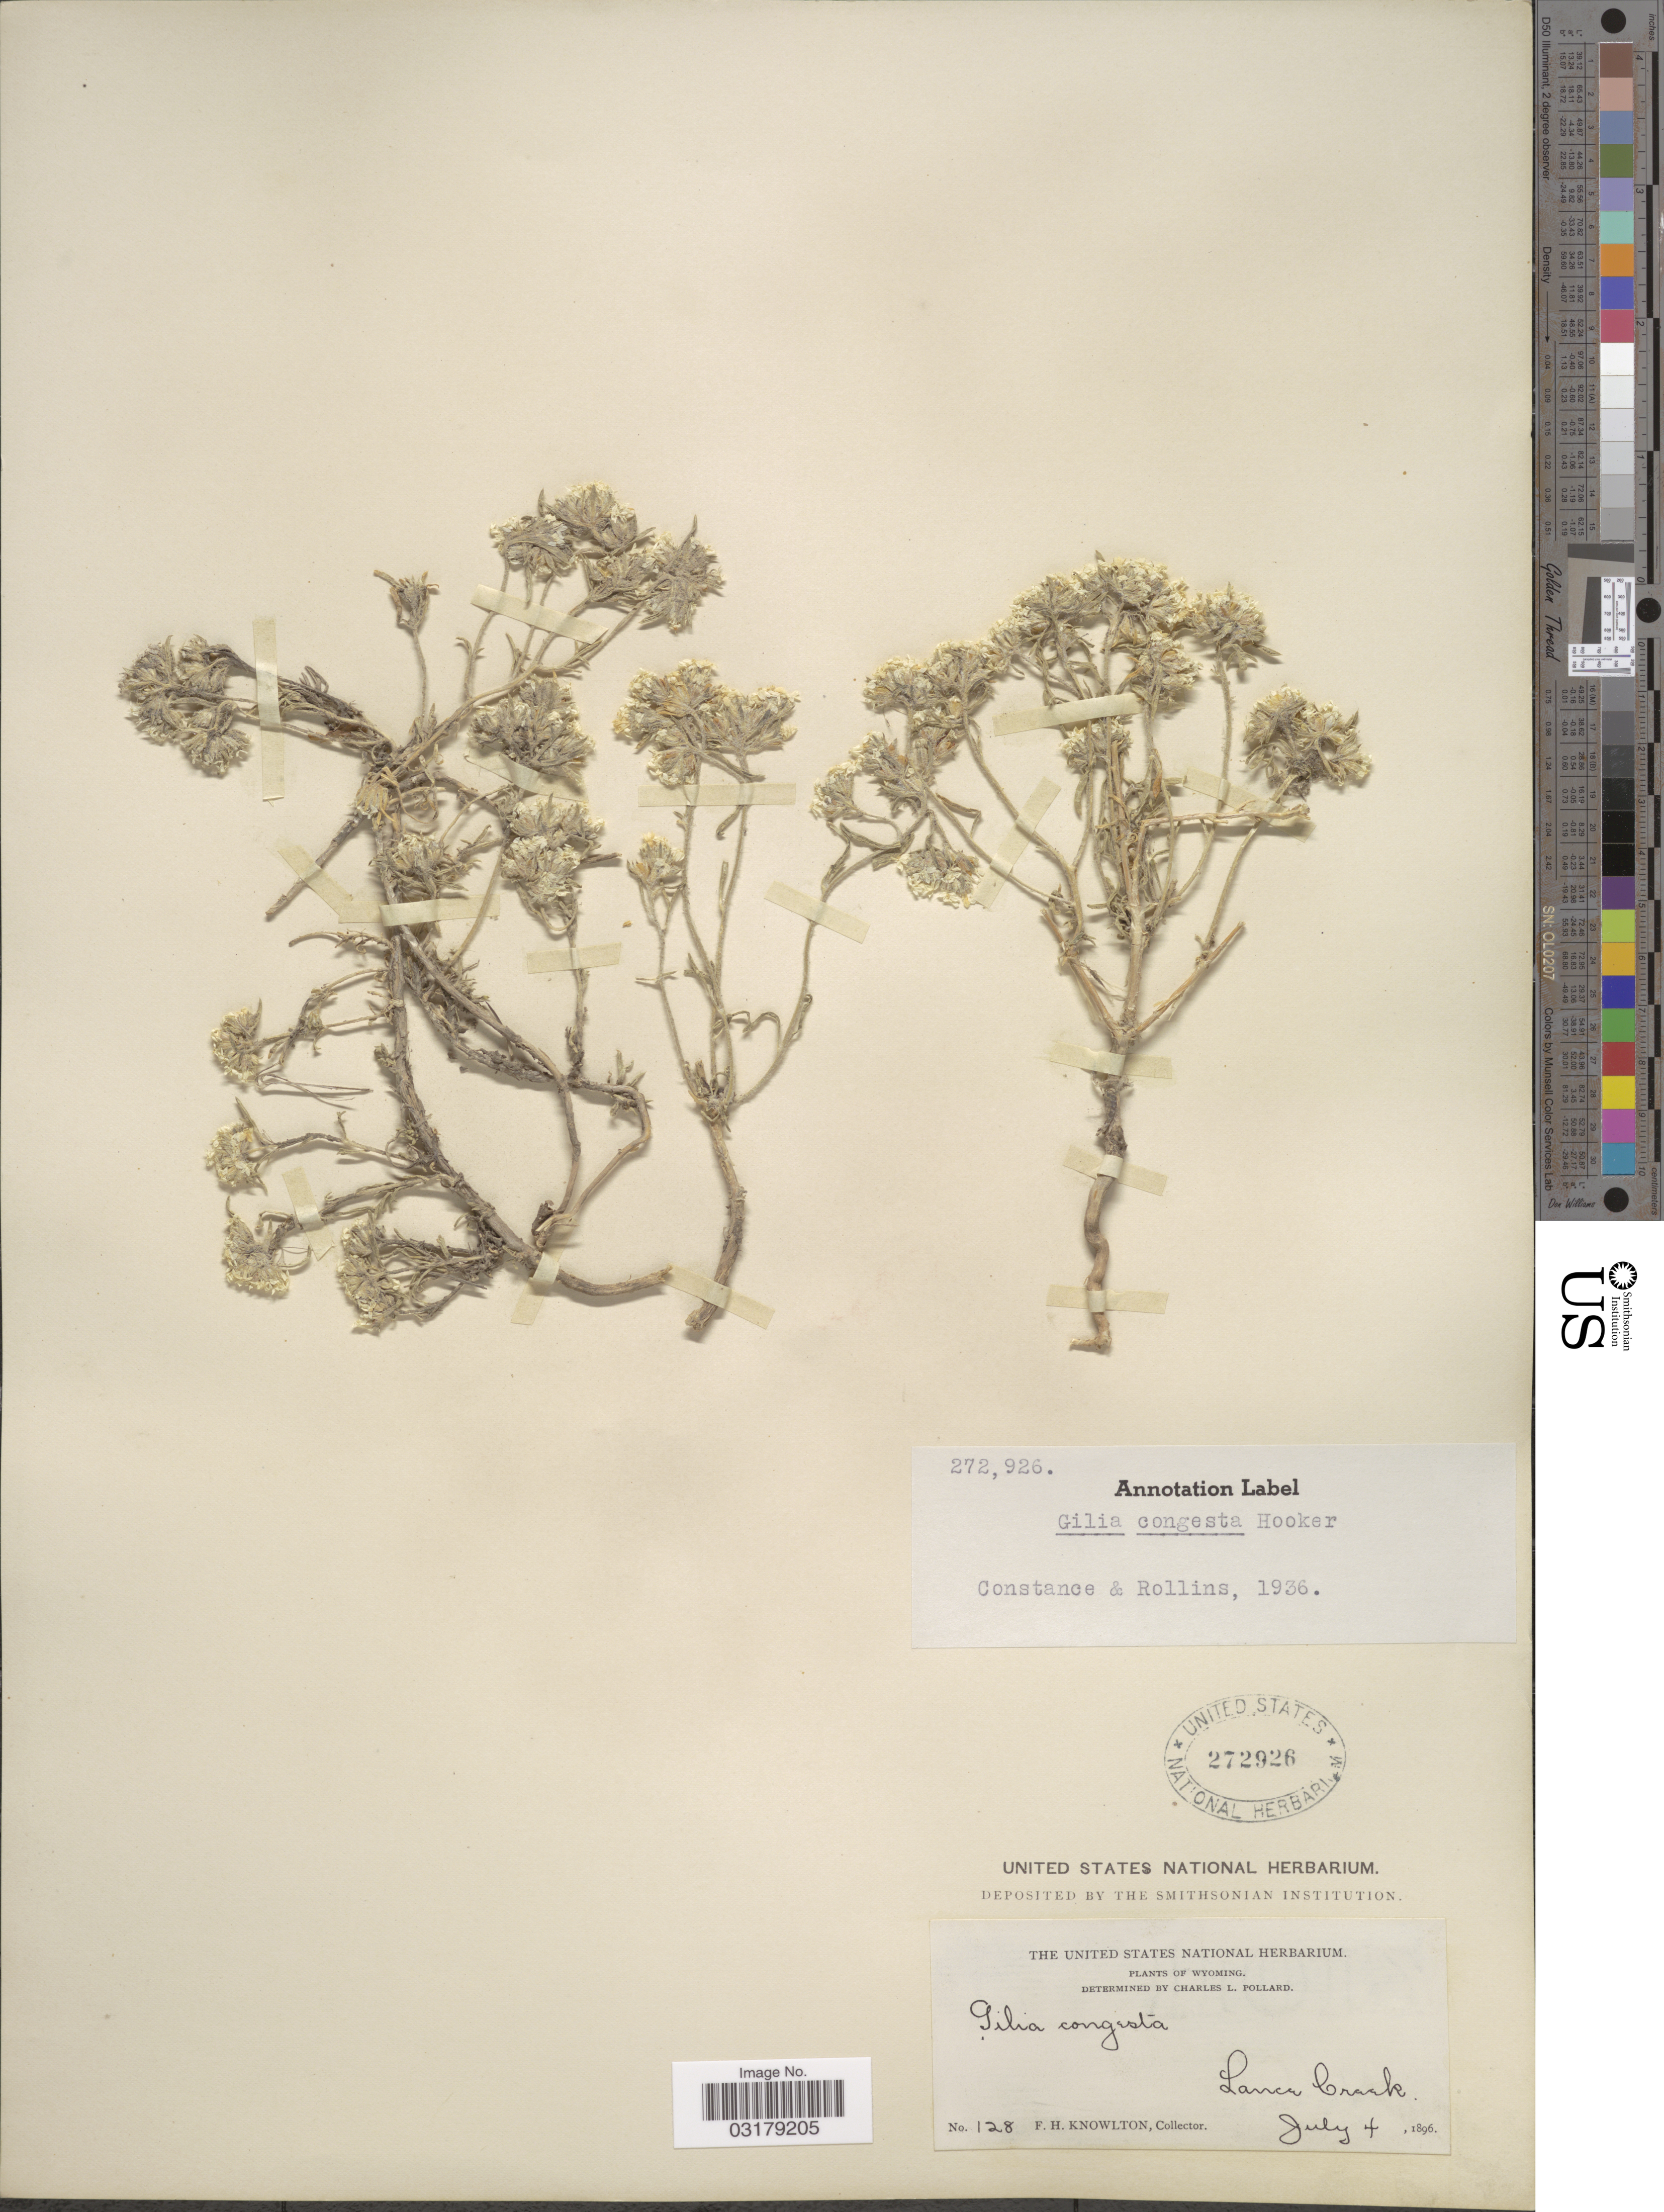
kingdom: Plantae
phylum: Tracheophyta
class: Magnoliopsida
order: Ericales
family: Polemoniaceae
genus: Ipomopsis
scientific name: Ipomopsis congesta var. crebrifolia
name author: (Nutt.) S.L. Welsh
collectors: F. H. Knowlton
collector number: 128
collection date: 1896-07-04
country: United States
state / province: Wyoming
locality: Laner Creek.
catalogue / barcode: US 272926